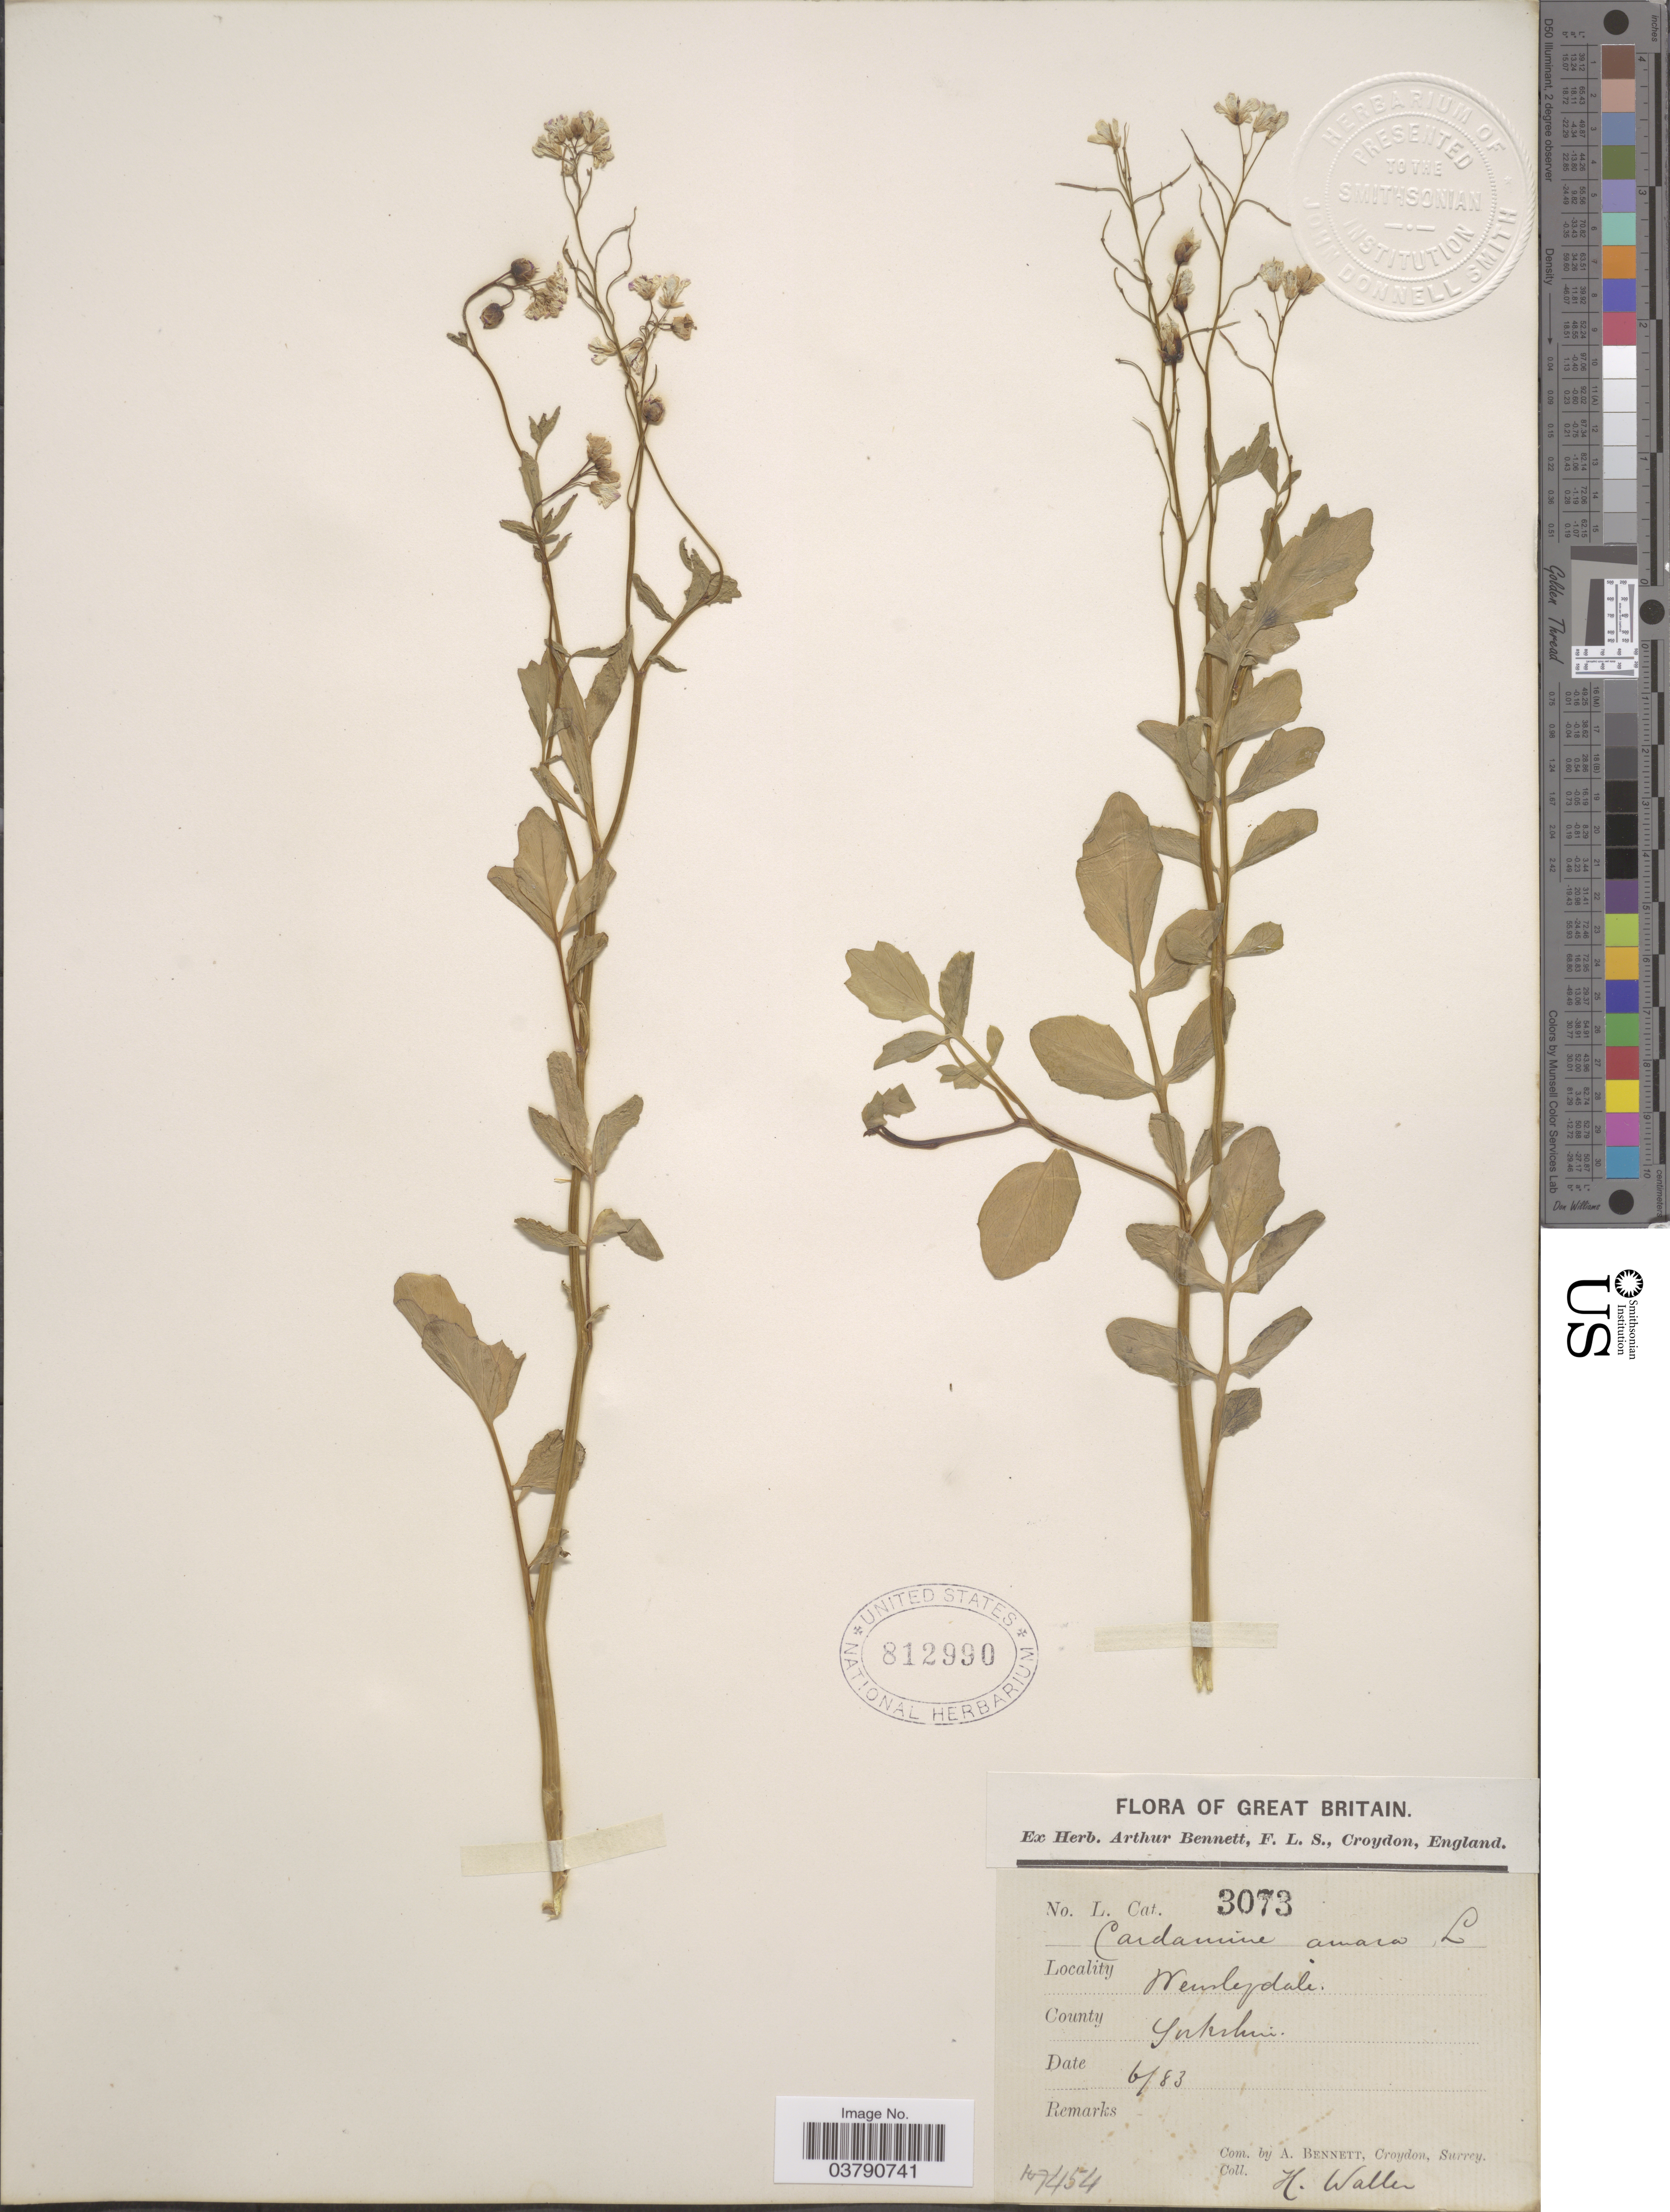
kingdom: Plantae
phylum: Tracheophyta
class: Magnoliopsida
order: Brassicales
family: Brassicaceae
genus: Cardamine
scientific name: Cardamine amara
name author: L.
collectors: H. Waller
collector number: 3073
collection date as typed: Transcribed d/m/y: /6/83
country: United Kingdom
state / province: England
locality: Great Britain. Wensleydale. County Yorkshire.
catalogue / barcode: US 812990